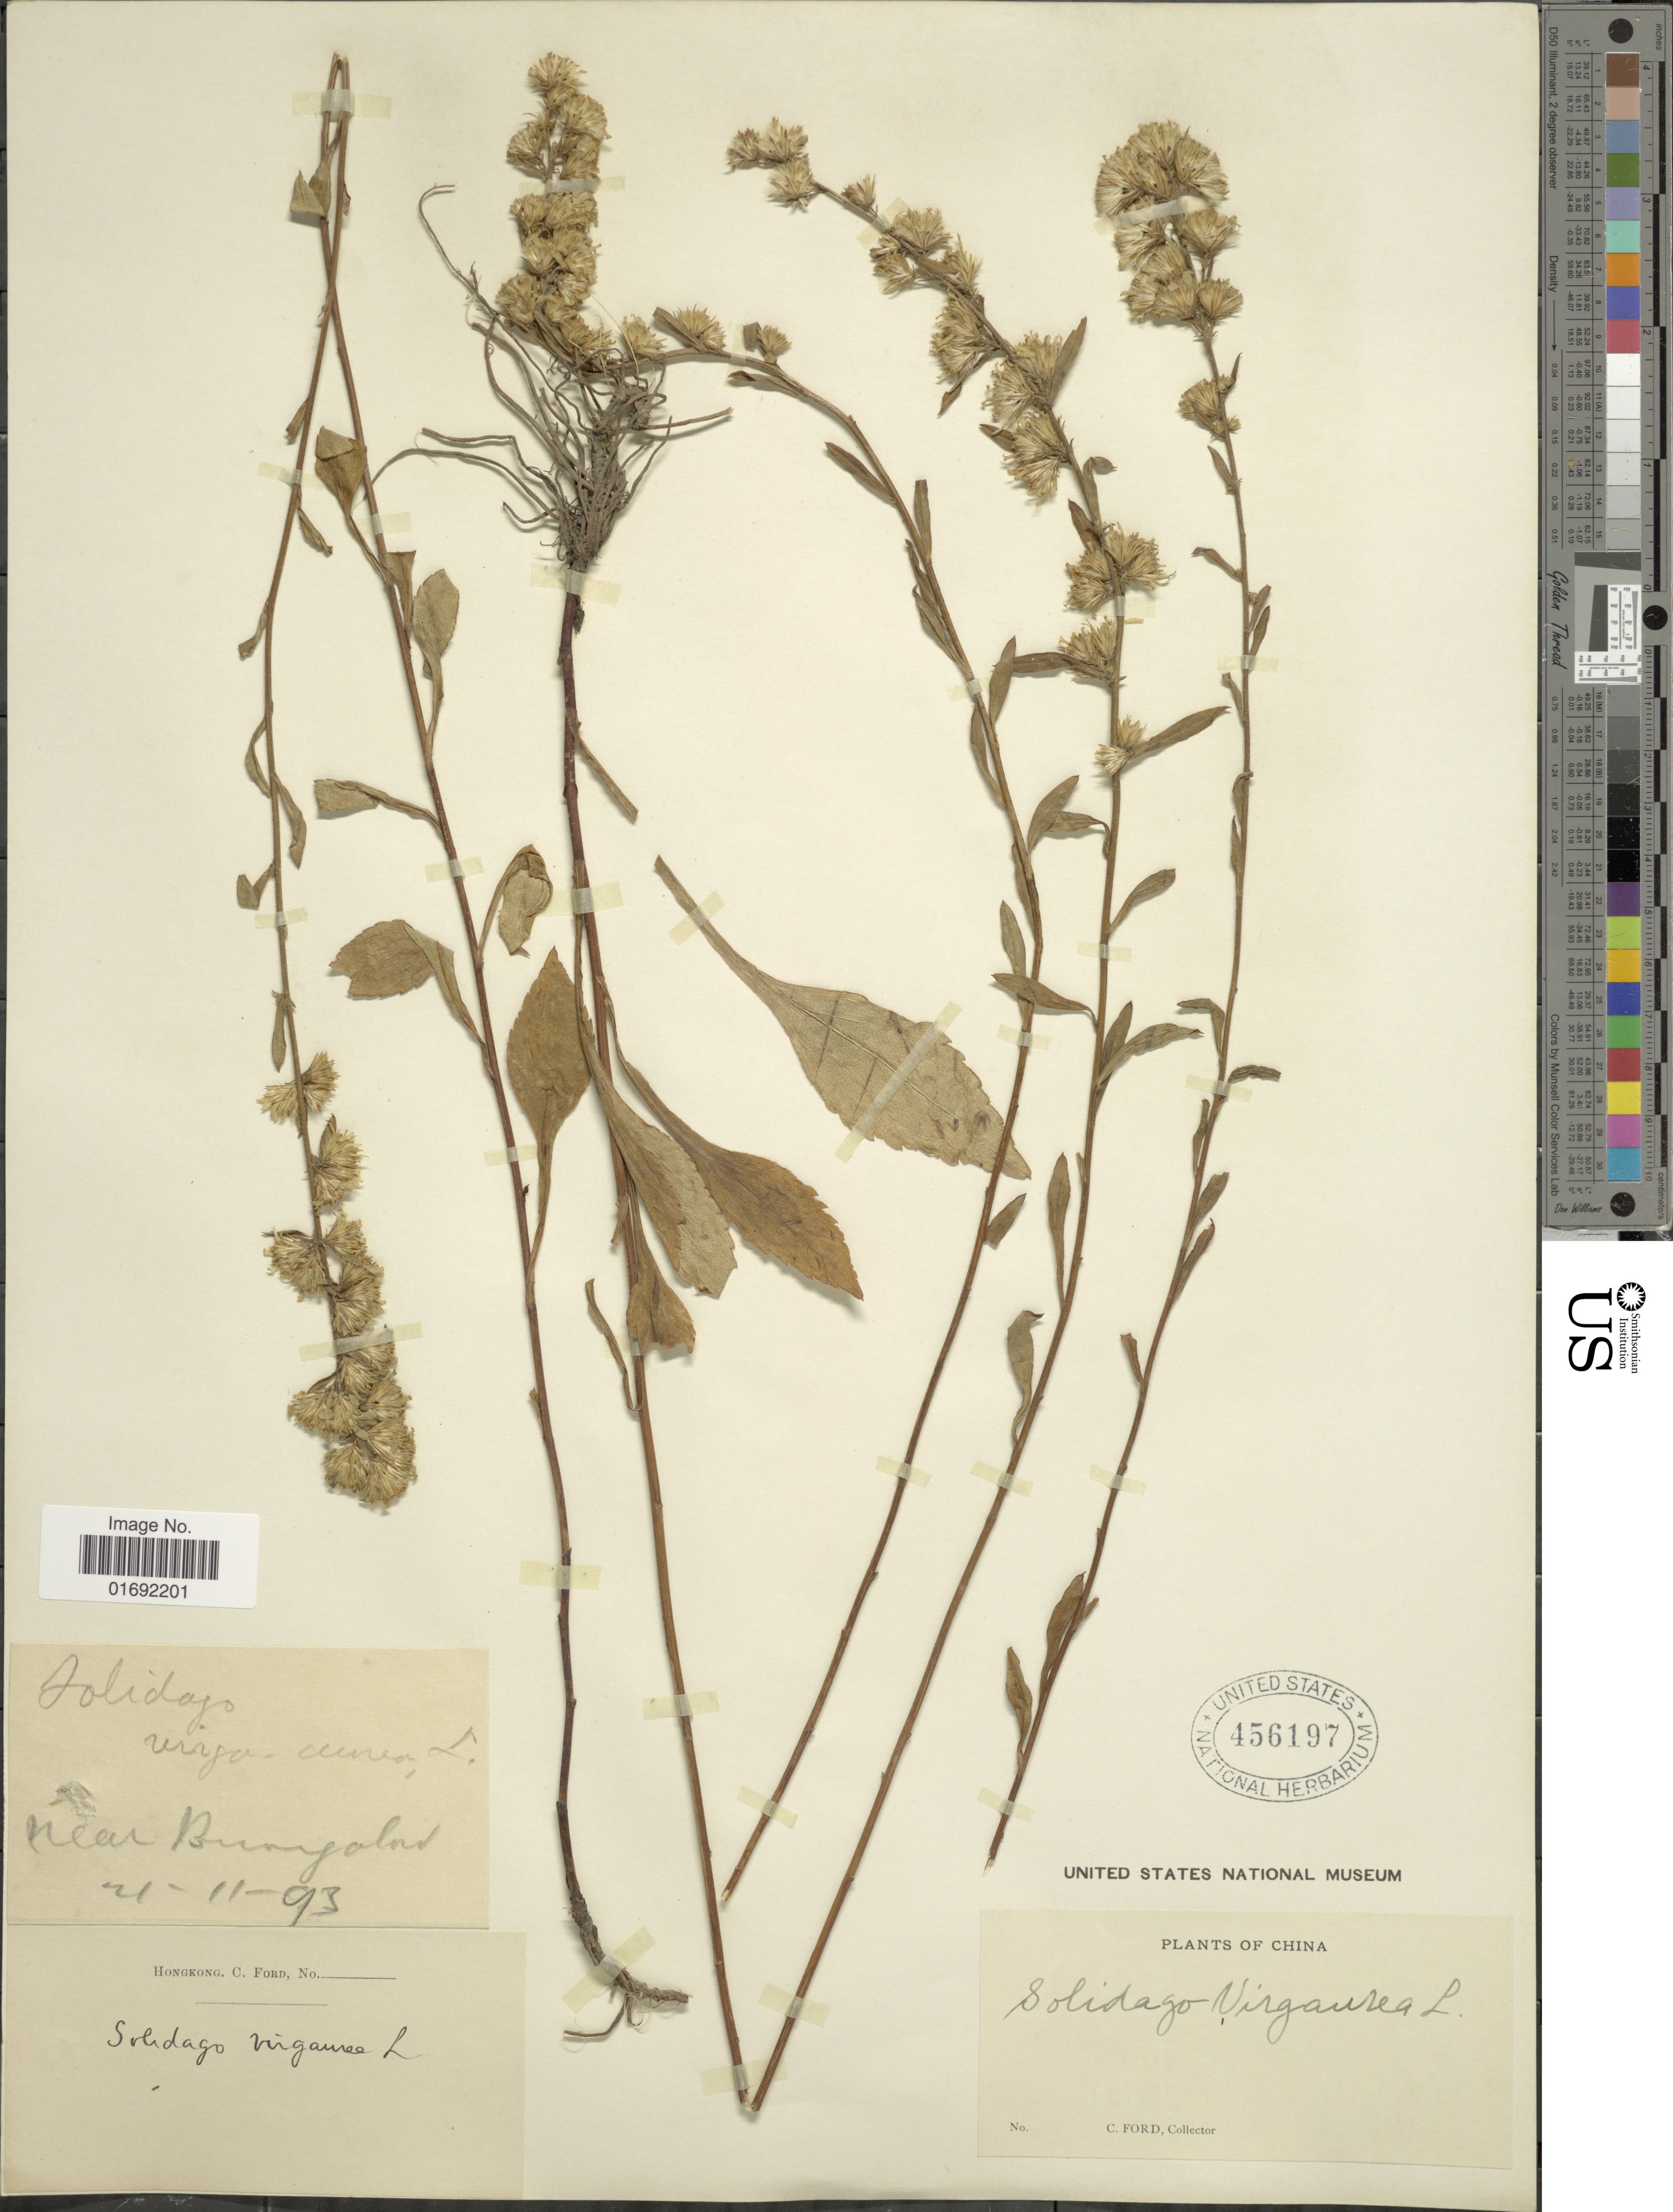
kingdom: Plantae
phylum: Tracheophyta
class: Magnoliopsida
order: Asterales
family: Asteraceae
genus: Solidago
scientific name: Solidago virgaurea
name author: L.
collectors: C. Ford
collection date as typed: Transcribed d/m/y: 21/11/93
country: China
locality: Near Bungalow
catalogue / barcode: US 456197